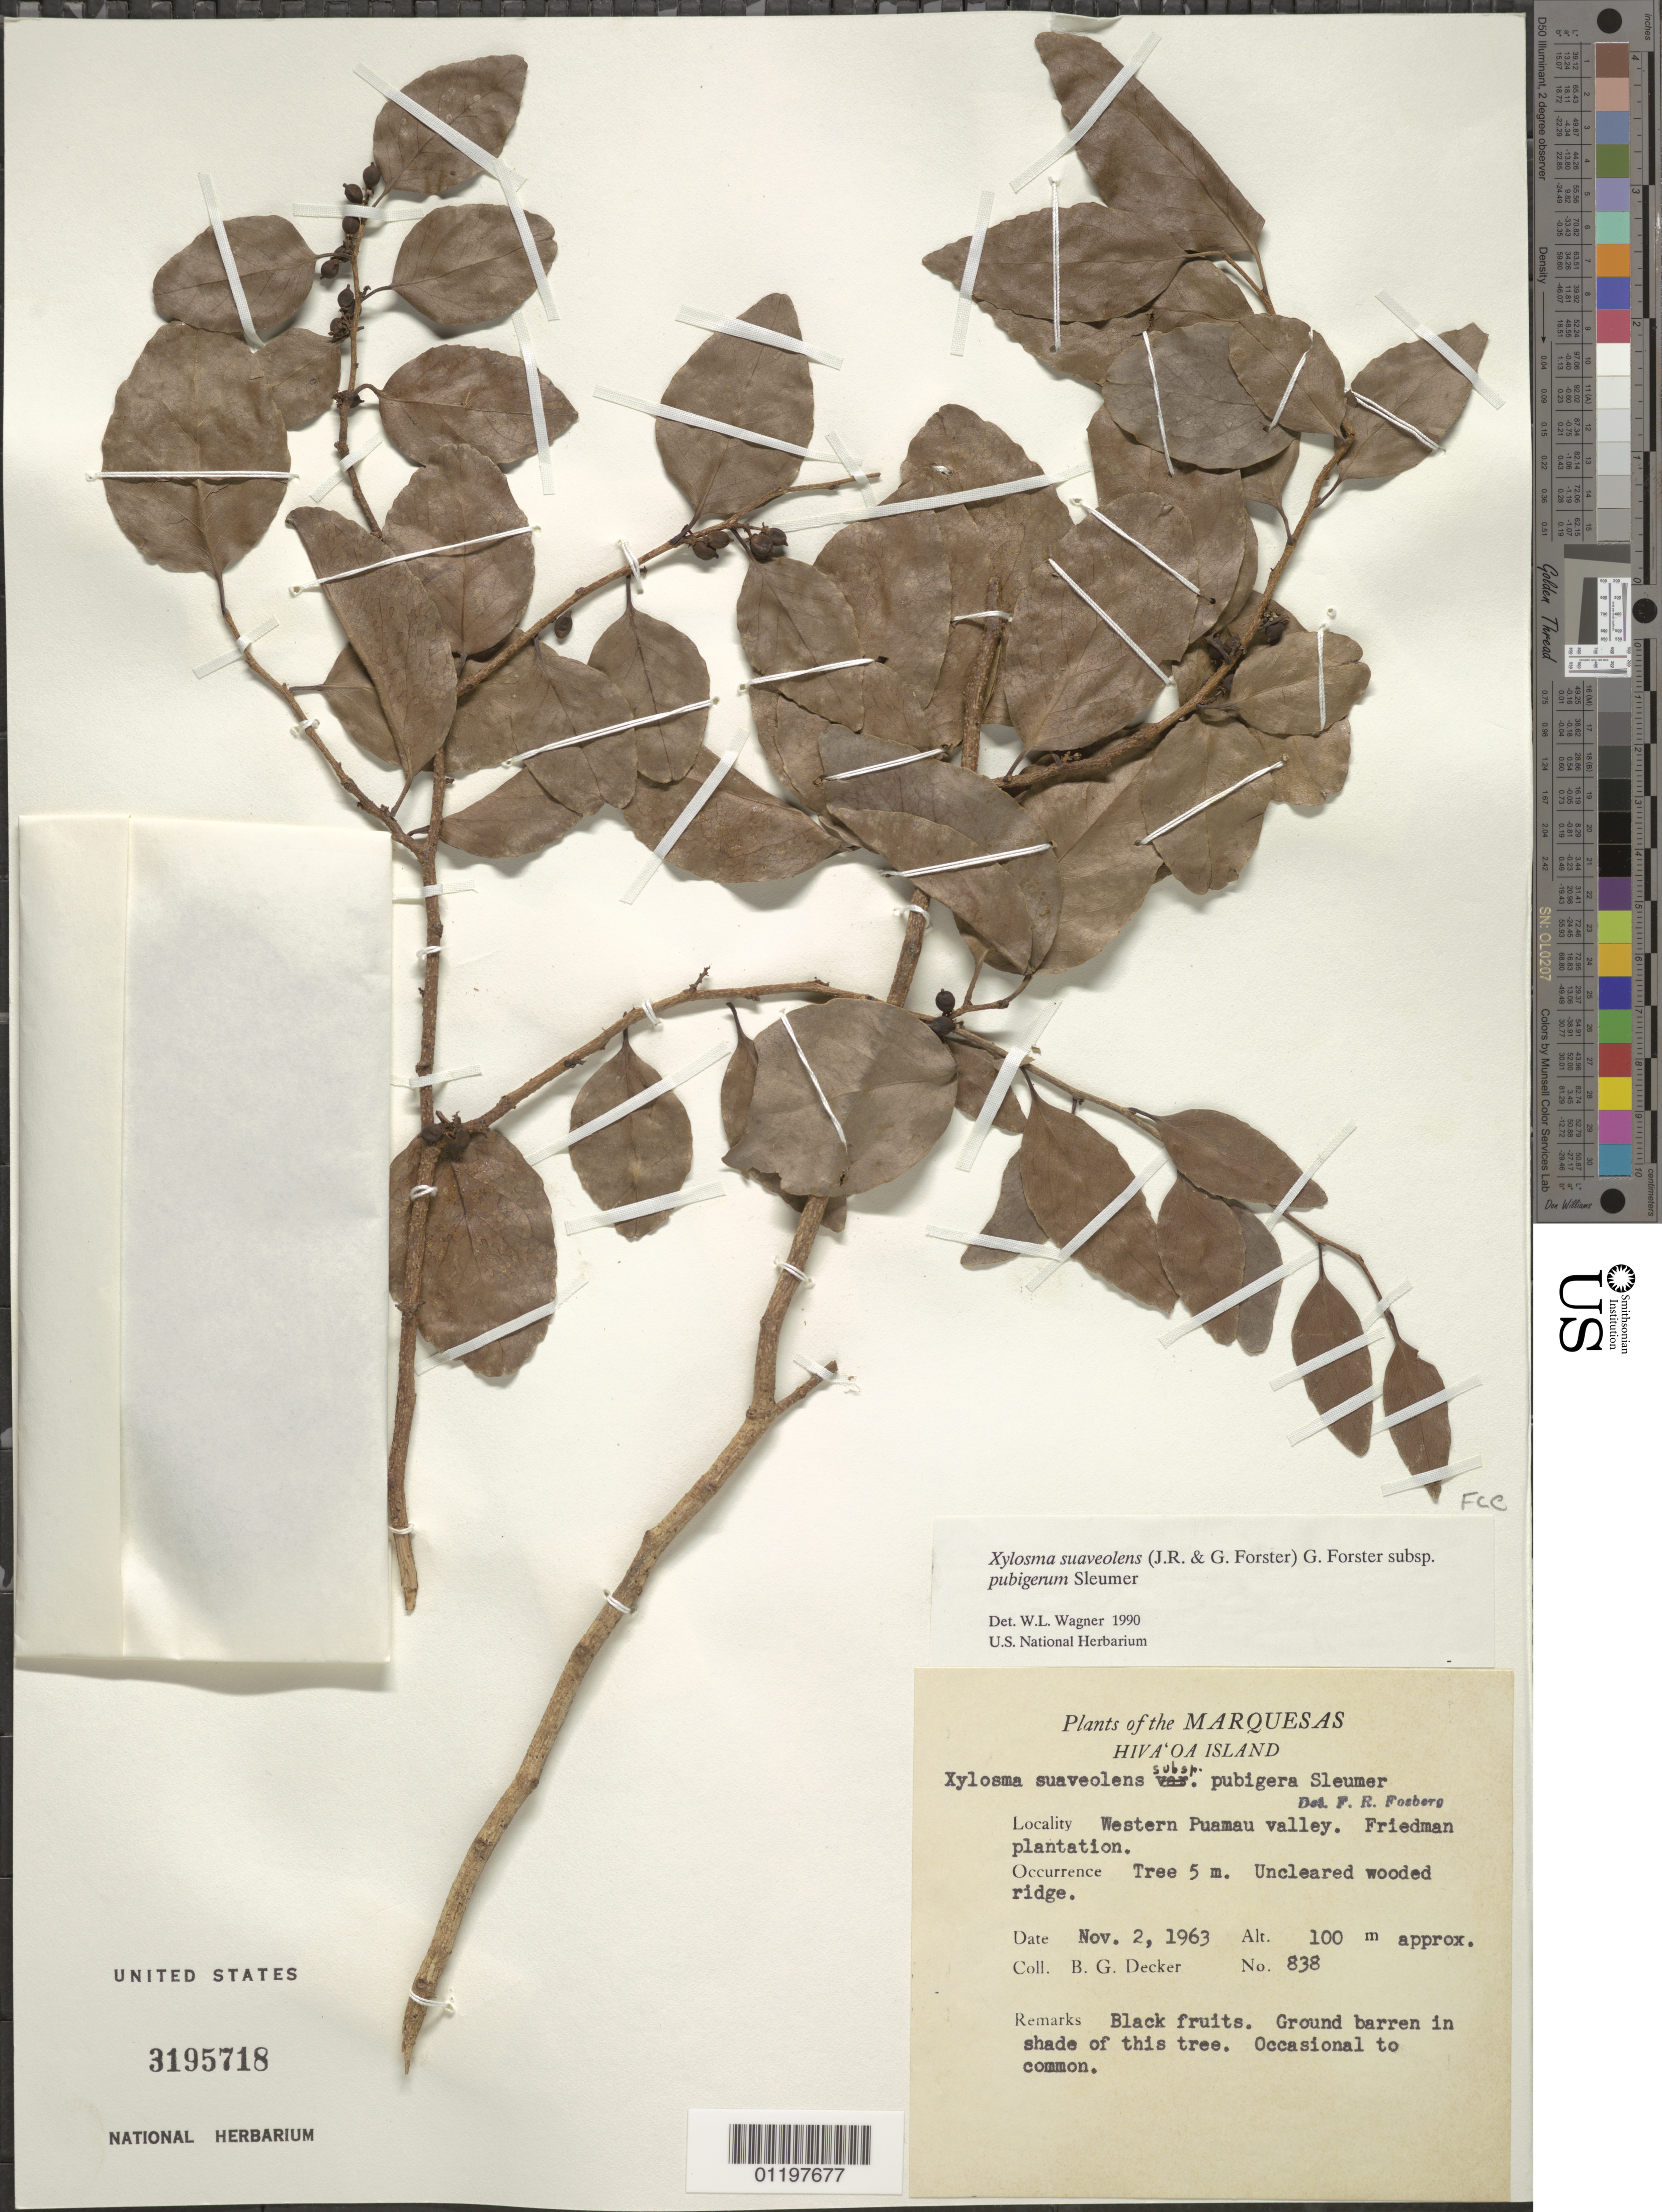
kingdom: Plantae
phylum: Tracheophyta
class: Magnoliopsida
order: Malpighiales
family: Salicaceae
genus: Xylosma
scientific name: Xylosma suaveolens subsp. pubigera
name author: Sleumer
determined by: Wagner, W. L., (BOT), Smithsonian Institution - National Museum of Natural History (UNITED STATES)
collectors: B. G. Decker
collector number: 838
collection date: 1963-11-02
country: French Polynesia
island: Hiva Oa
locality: W Puamau Valley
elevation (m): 100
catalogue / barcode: US 3195718